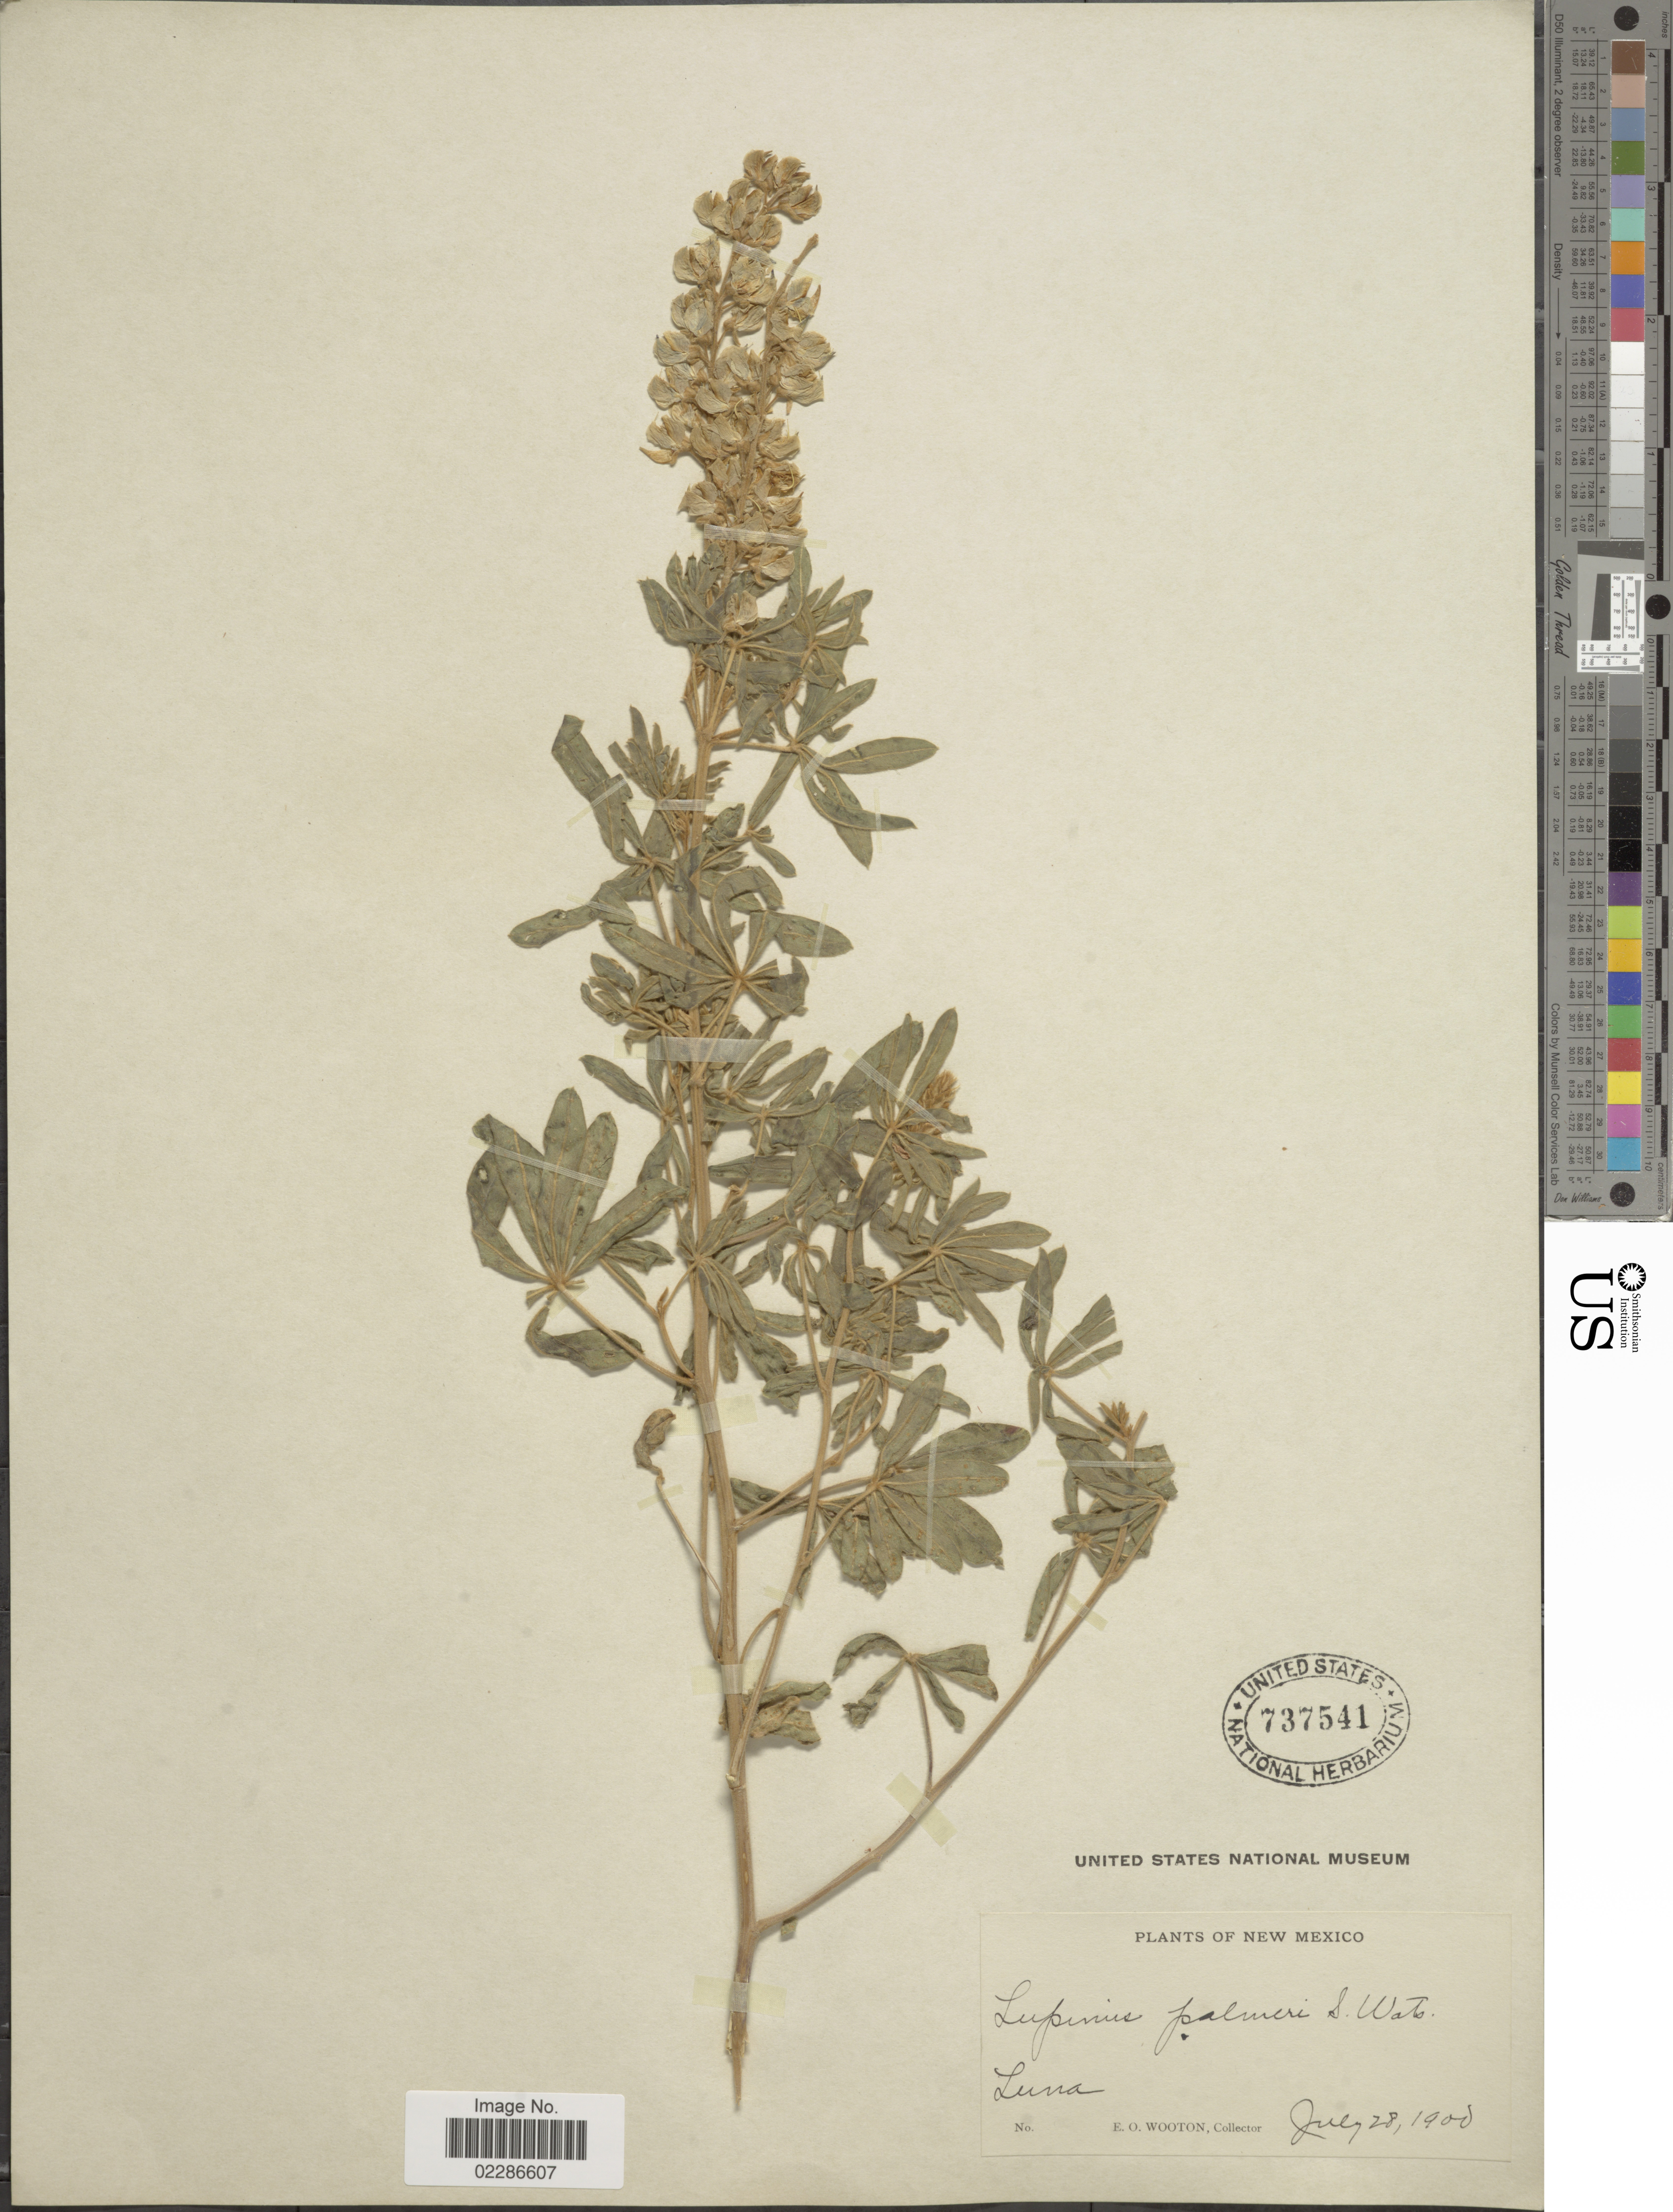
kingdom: Plantae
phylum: Tracheophyta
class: Magnoliopsida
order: Fabales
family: Fabaceae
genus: Lupinus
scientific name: Lupinus palmeri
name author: S. Watson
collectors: E. O. Wooton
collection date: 1900-07-28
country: United States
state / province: New Mexico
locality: Luna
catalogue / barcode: US 737541